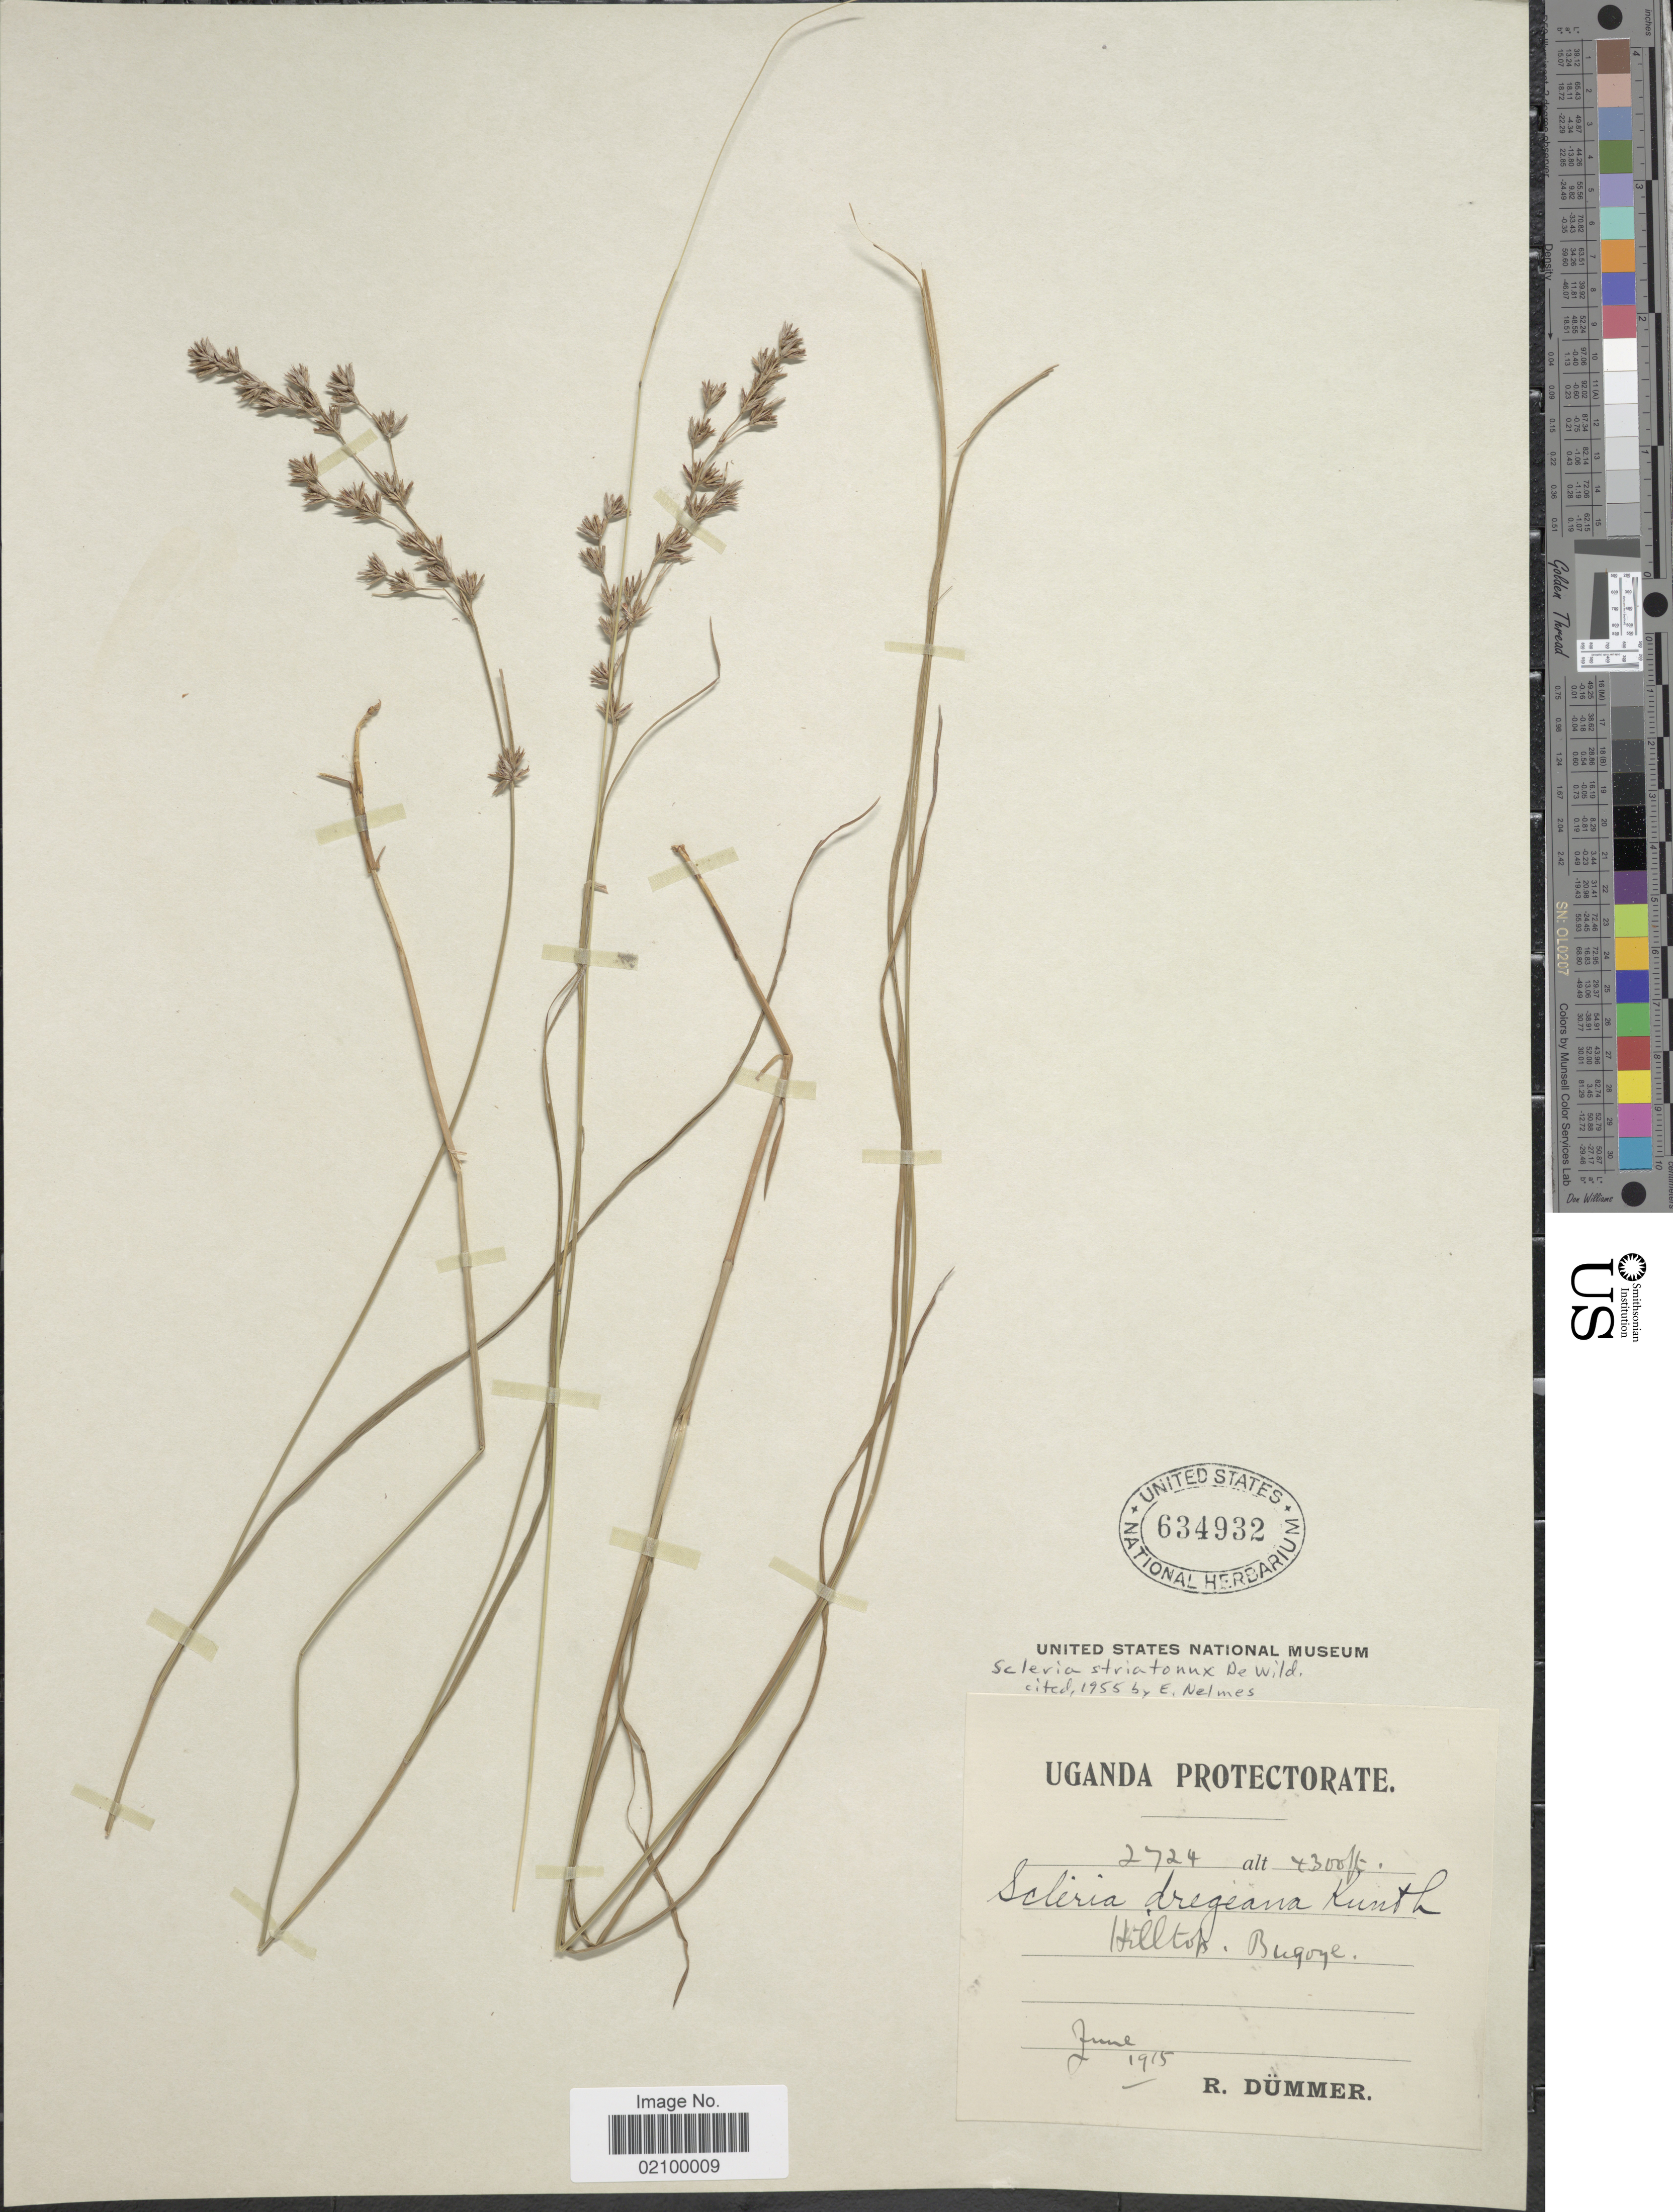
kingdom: Plantae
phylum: Tracheophyta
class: Liliopsida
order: Poales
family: Cyperaceae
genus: Scleria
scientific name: Scleria woodii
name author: C.B. Clarke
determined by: Strong, Mark T., (BOT), Smithsonian Institution - National Museum of Natural History (UNITED STATES)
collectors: R. A. Dümmer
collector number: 2724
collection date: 1915-06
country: Uganda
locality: Hilltop. Bugoye.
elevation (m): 1311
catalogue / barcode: US 634932